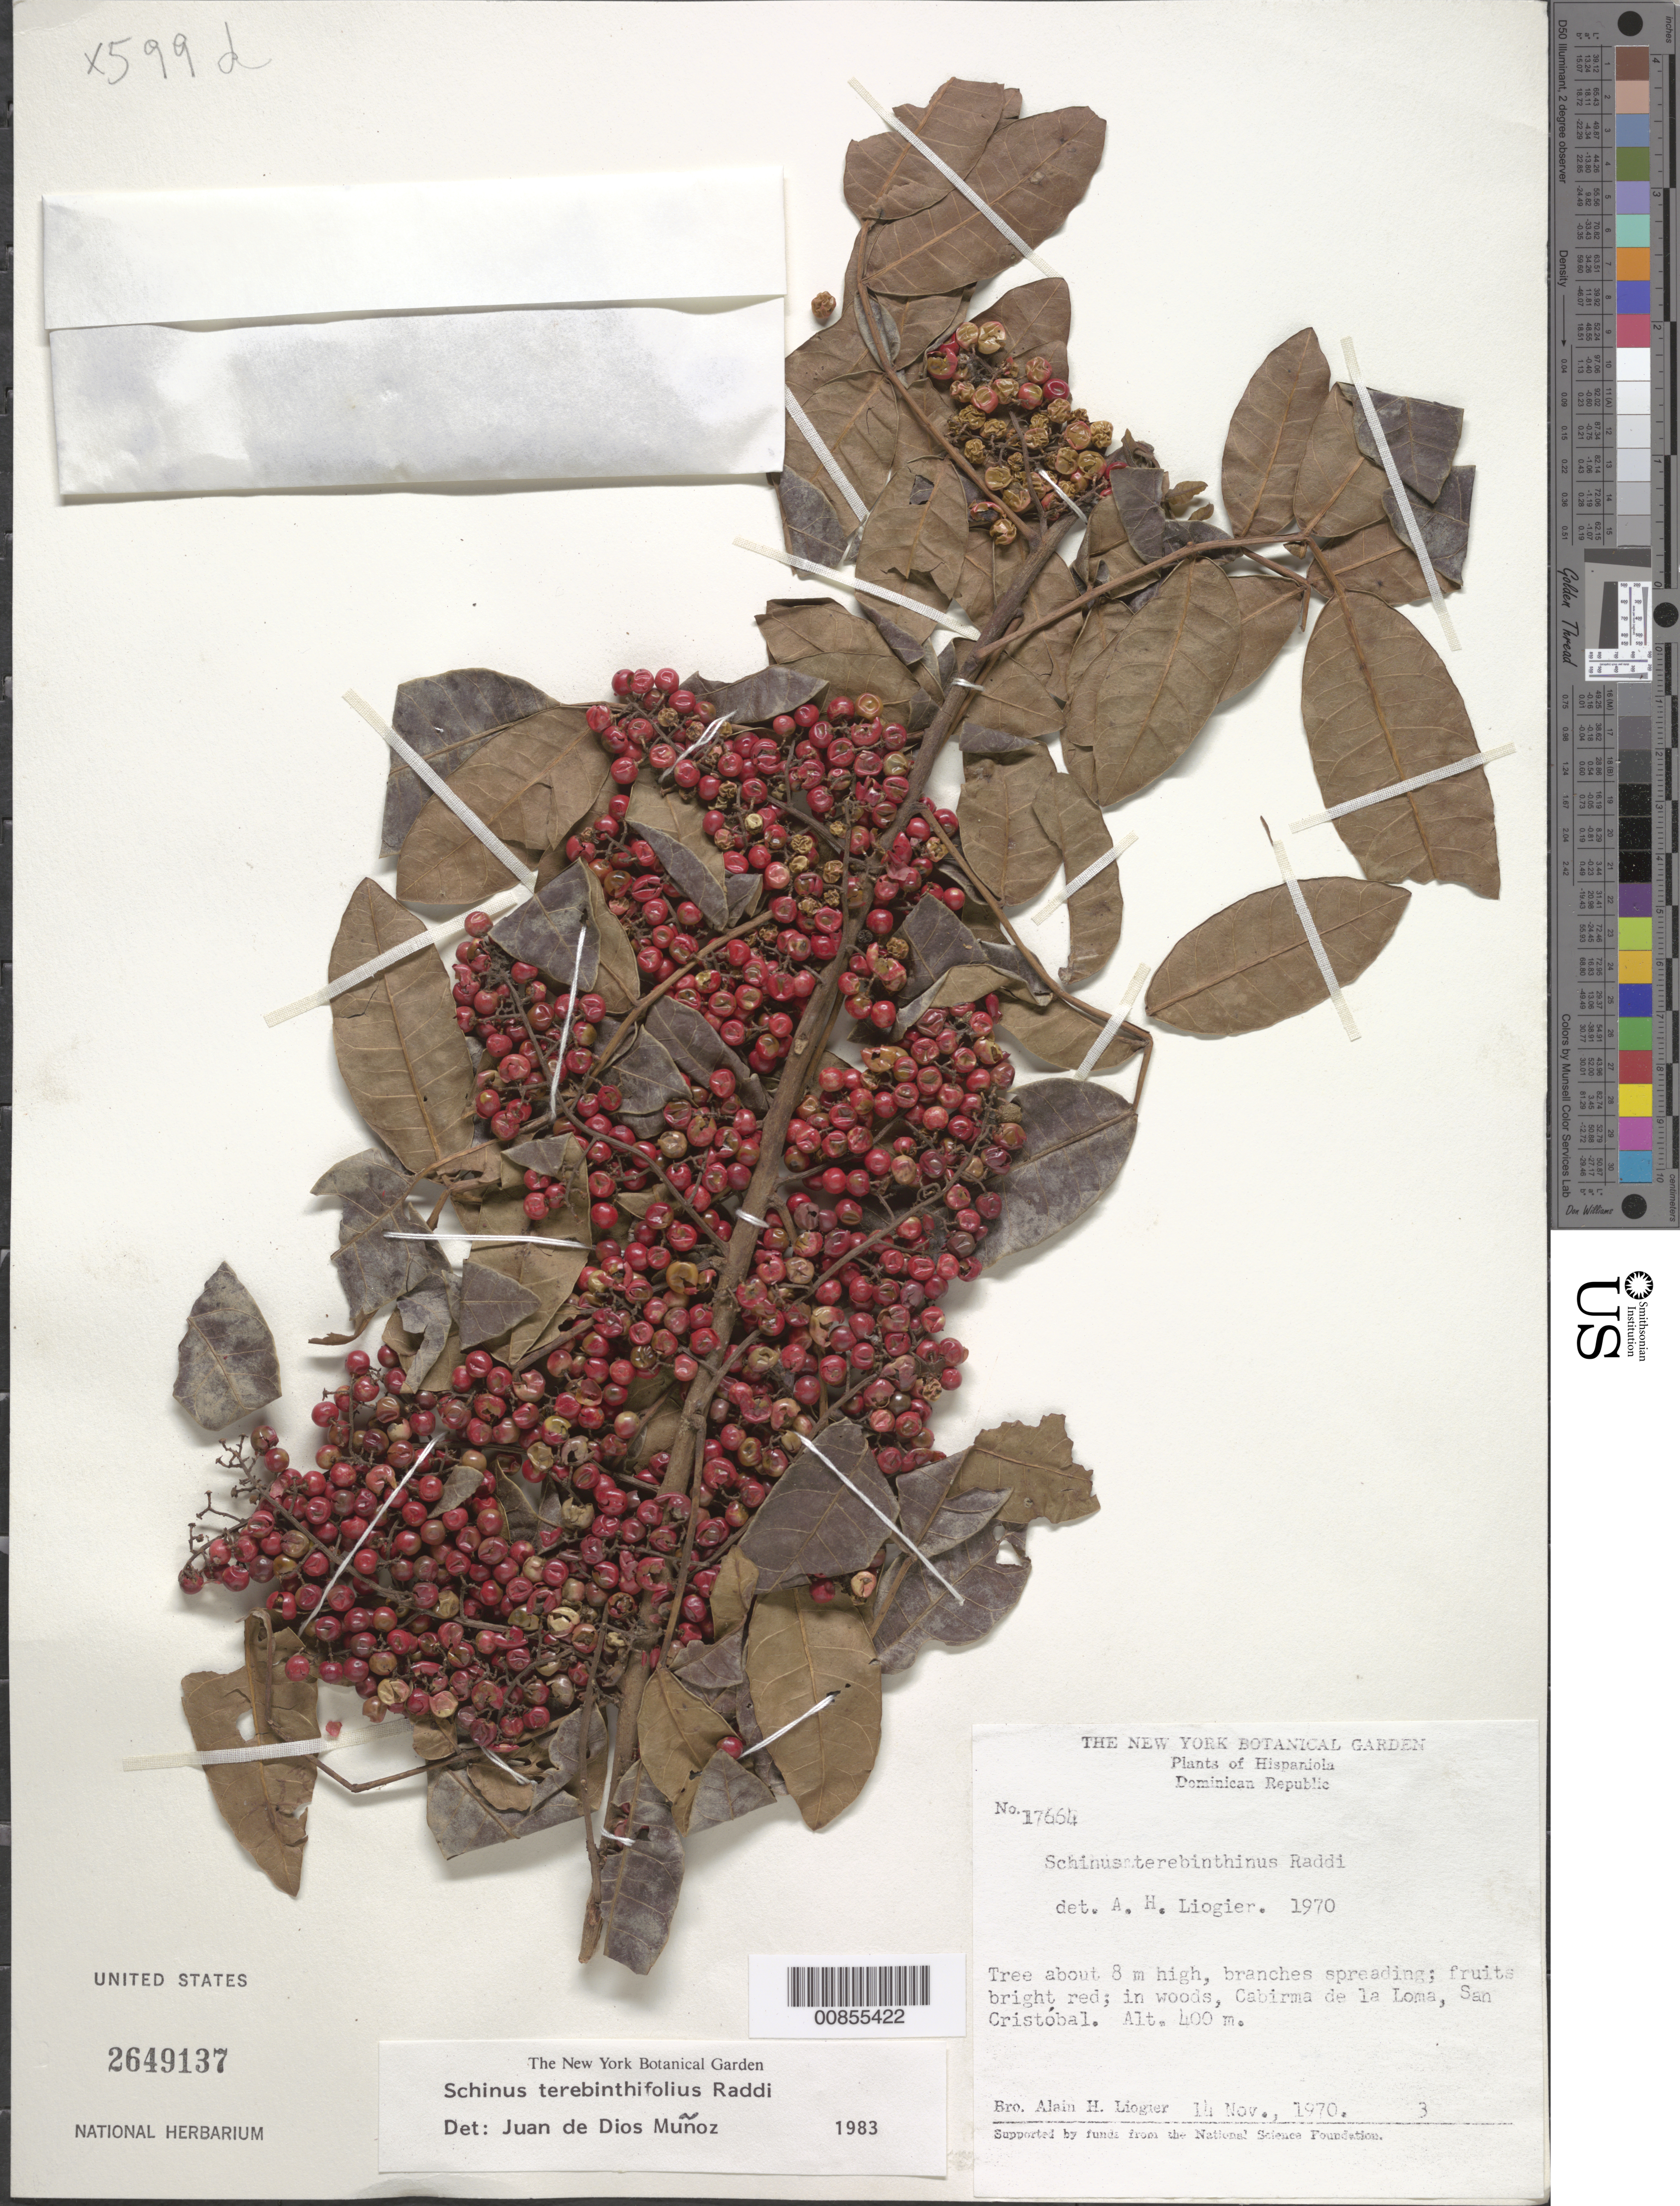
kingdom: Plantae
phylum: Tracheophyta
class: Magnoliopsida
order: Sapindales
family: Anacardiaceae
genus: Schinus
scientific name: Schinus terebinthifolia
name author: Raddi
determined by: Mitchell, J. D.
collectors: A. H. Liogier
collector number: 17664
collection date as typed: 14 Nov 1970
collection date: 1970-11-14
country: Dominican Republic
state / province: San Cristobal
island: Hispaniola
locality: Cabirma de la Loma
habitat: In woods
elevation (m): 400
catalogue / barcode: US 2649137